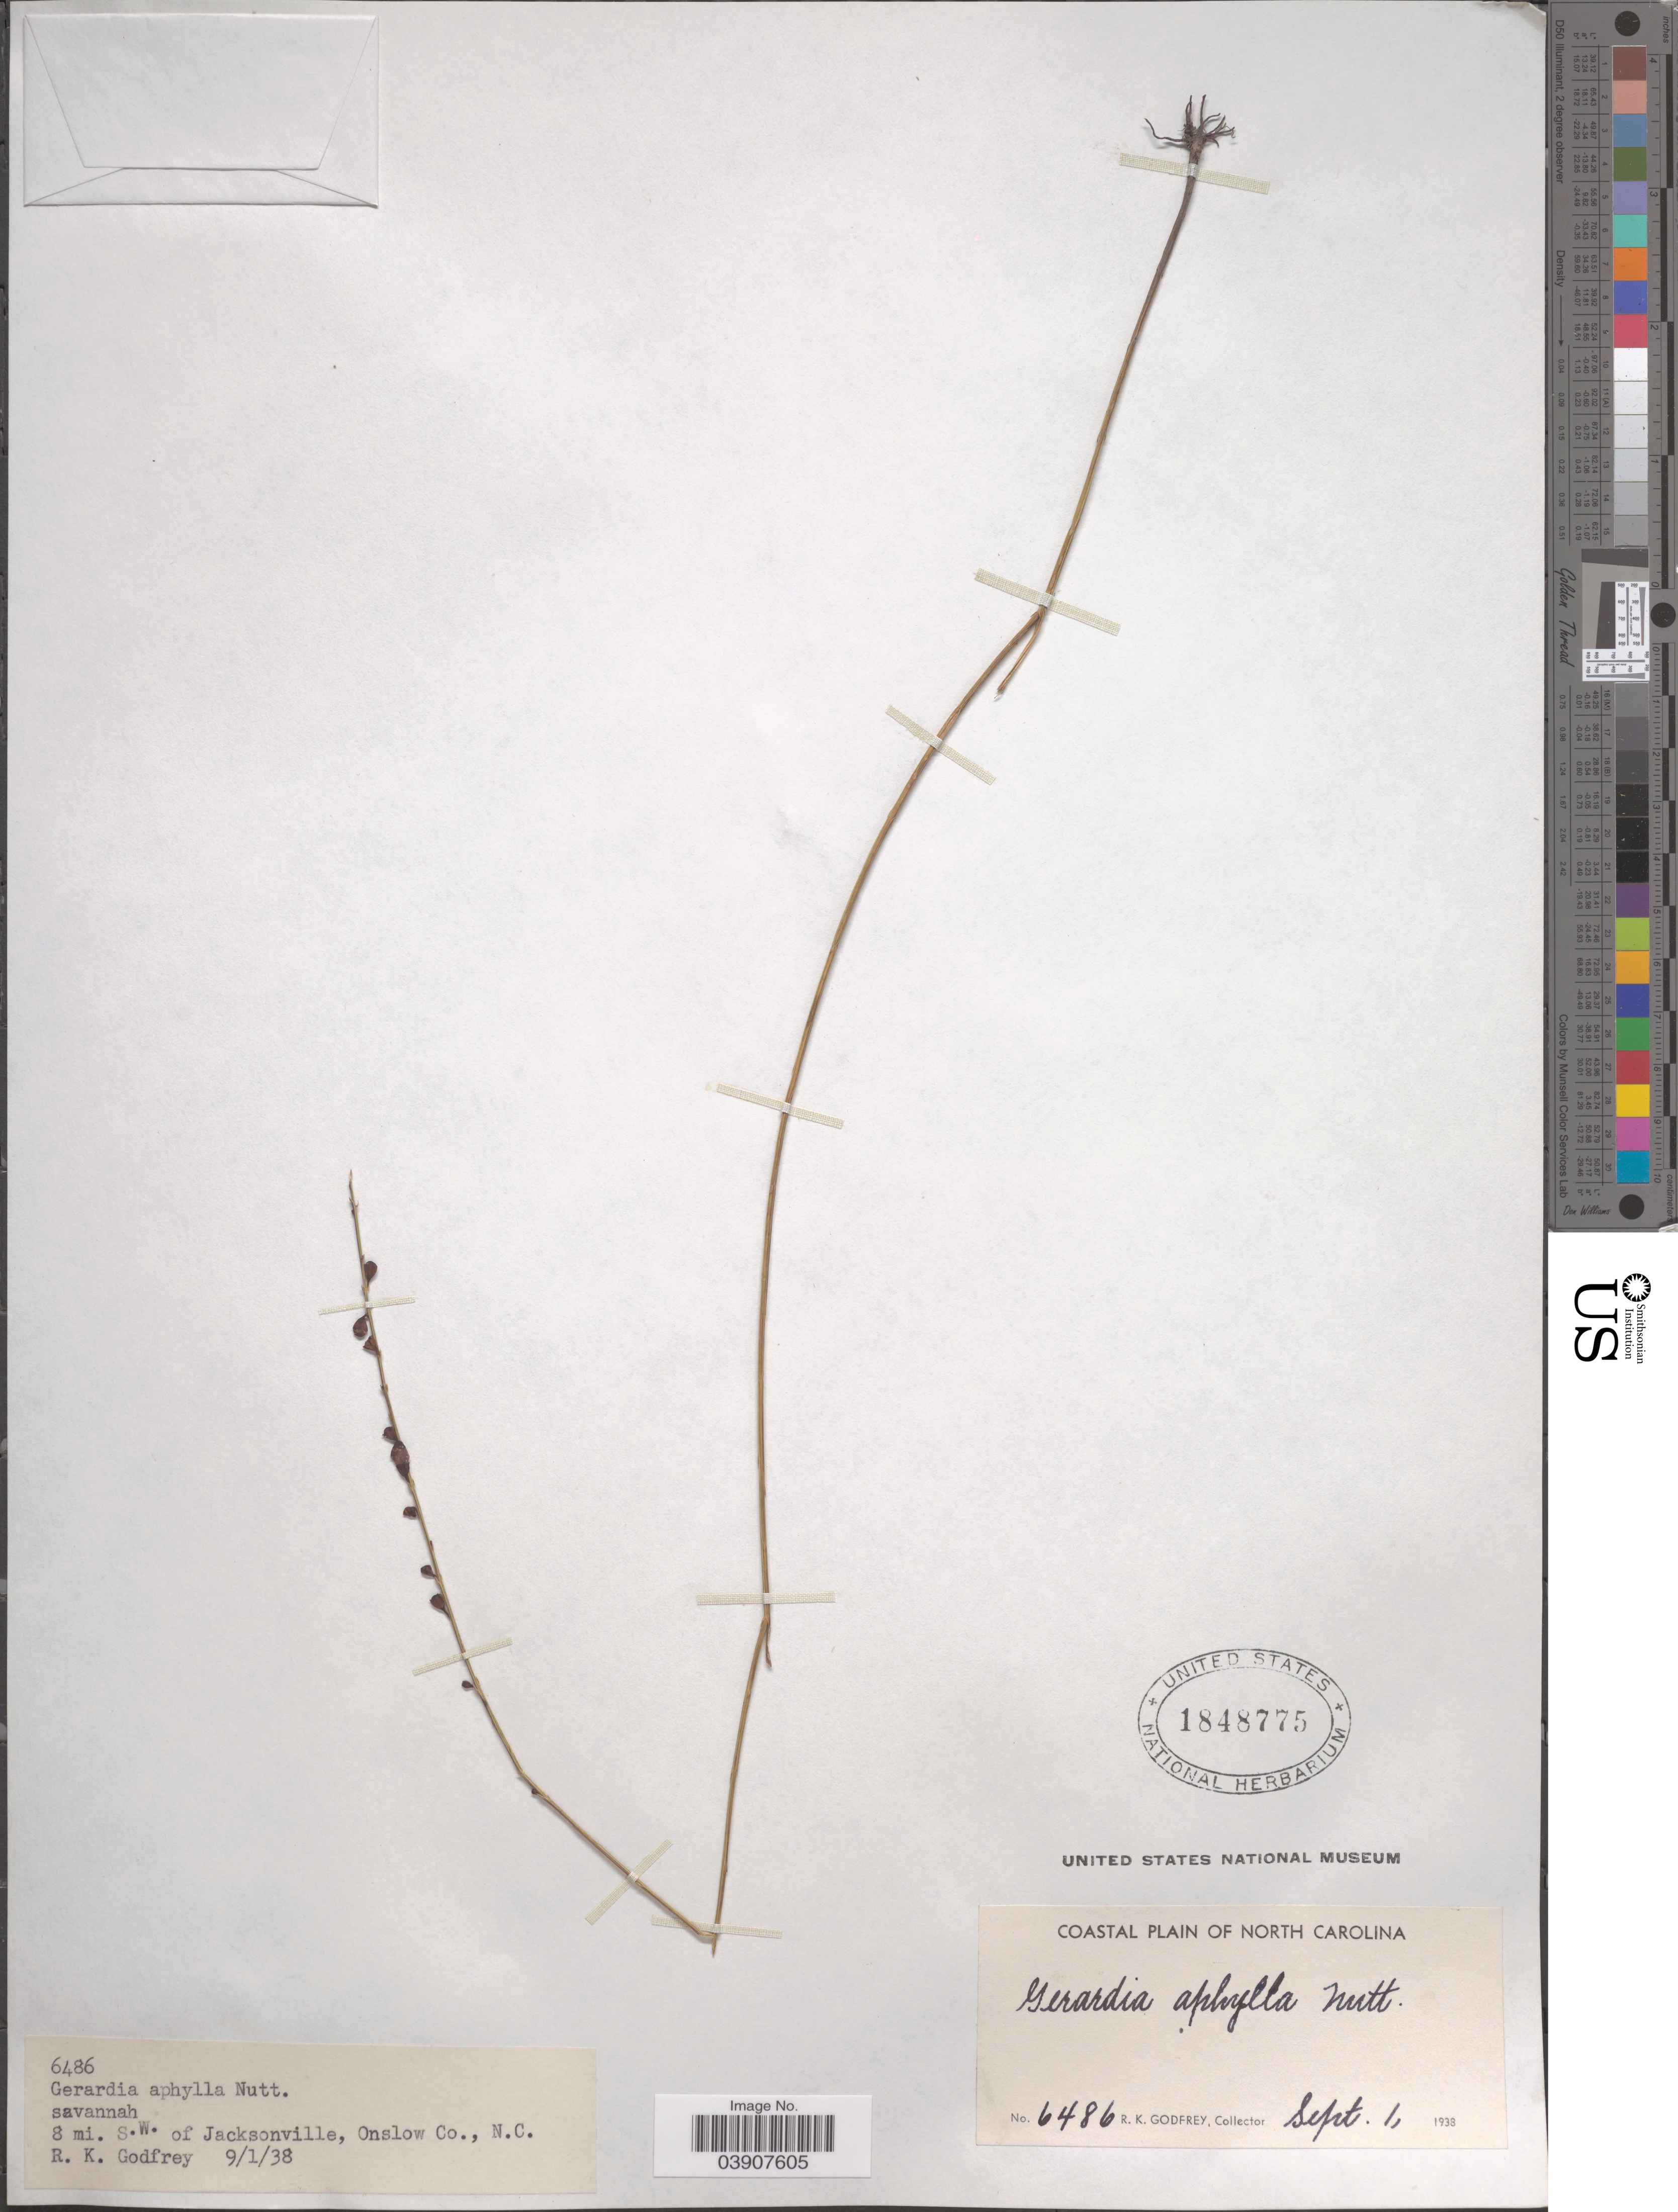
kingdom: Plantae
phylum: Tracheophyta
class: Magnoliopsida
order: Lamiales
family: Orobanchaceae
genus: Agalinis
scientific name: Agalinis aphylla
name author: (Nutt.) Raf.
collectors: R. K. Godfrey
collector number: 6486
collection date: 1938-09-01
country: United States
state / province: North Carolina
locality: Coastal plain in North Carolina. 8 mi. S.W. of Jacksonville, Onslow Co.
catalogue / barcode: US 1848775